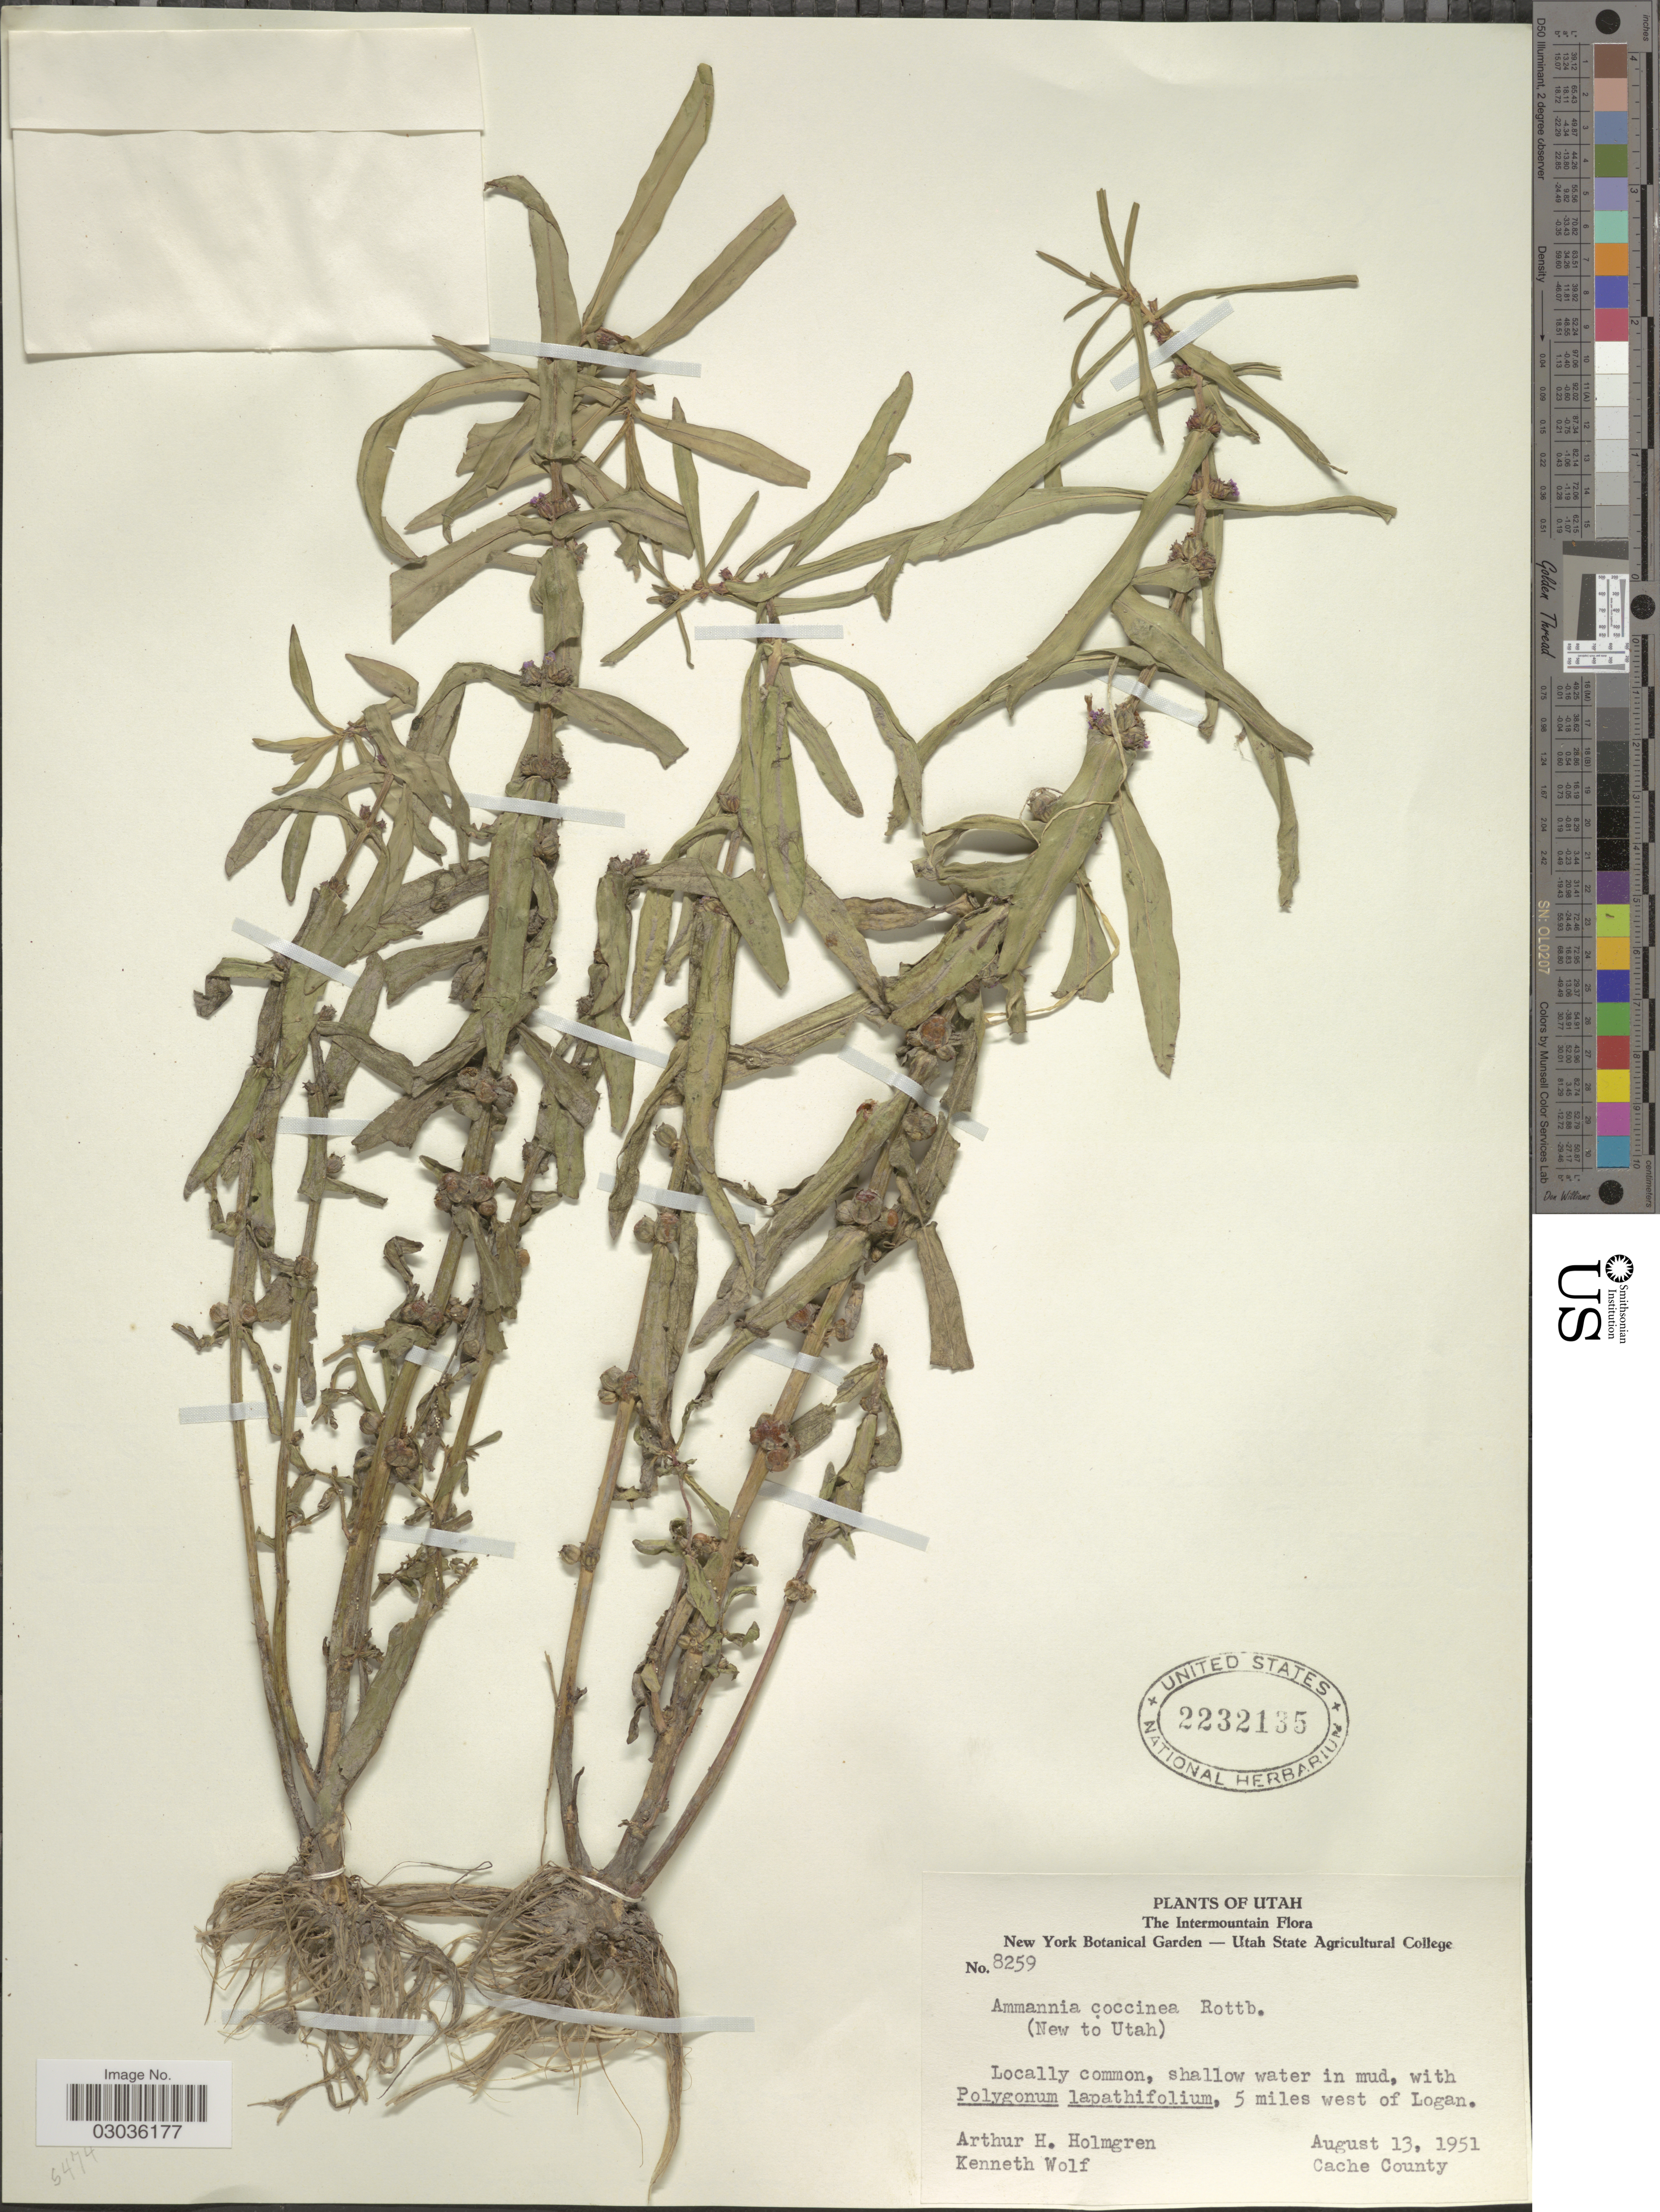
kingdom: Plantae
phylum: Tracheophyta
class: Magnoliopsida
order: Myrtales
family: Lythraceae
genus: Ammannia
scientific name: Ammannia robusta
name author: Heer & Regel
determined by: Graham, Shirley Ann Tousch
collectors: A. H. Holmgren & K. Wolf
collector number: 8259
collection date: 1951-08-13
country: United States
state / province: Utah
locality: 5 miles west of Logan. Cache County.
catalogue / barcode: US 2232135